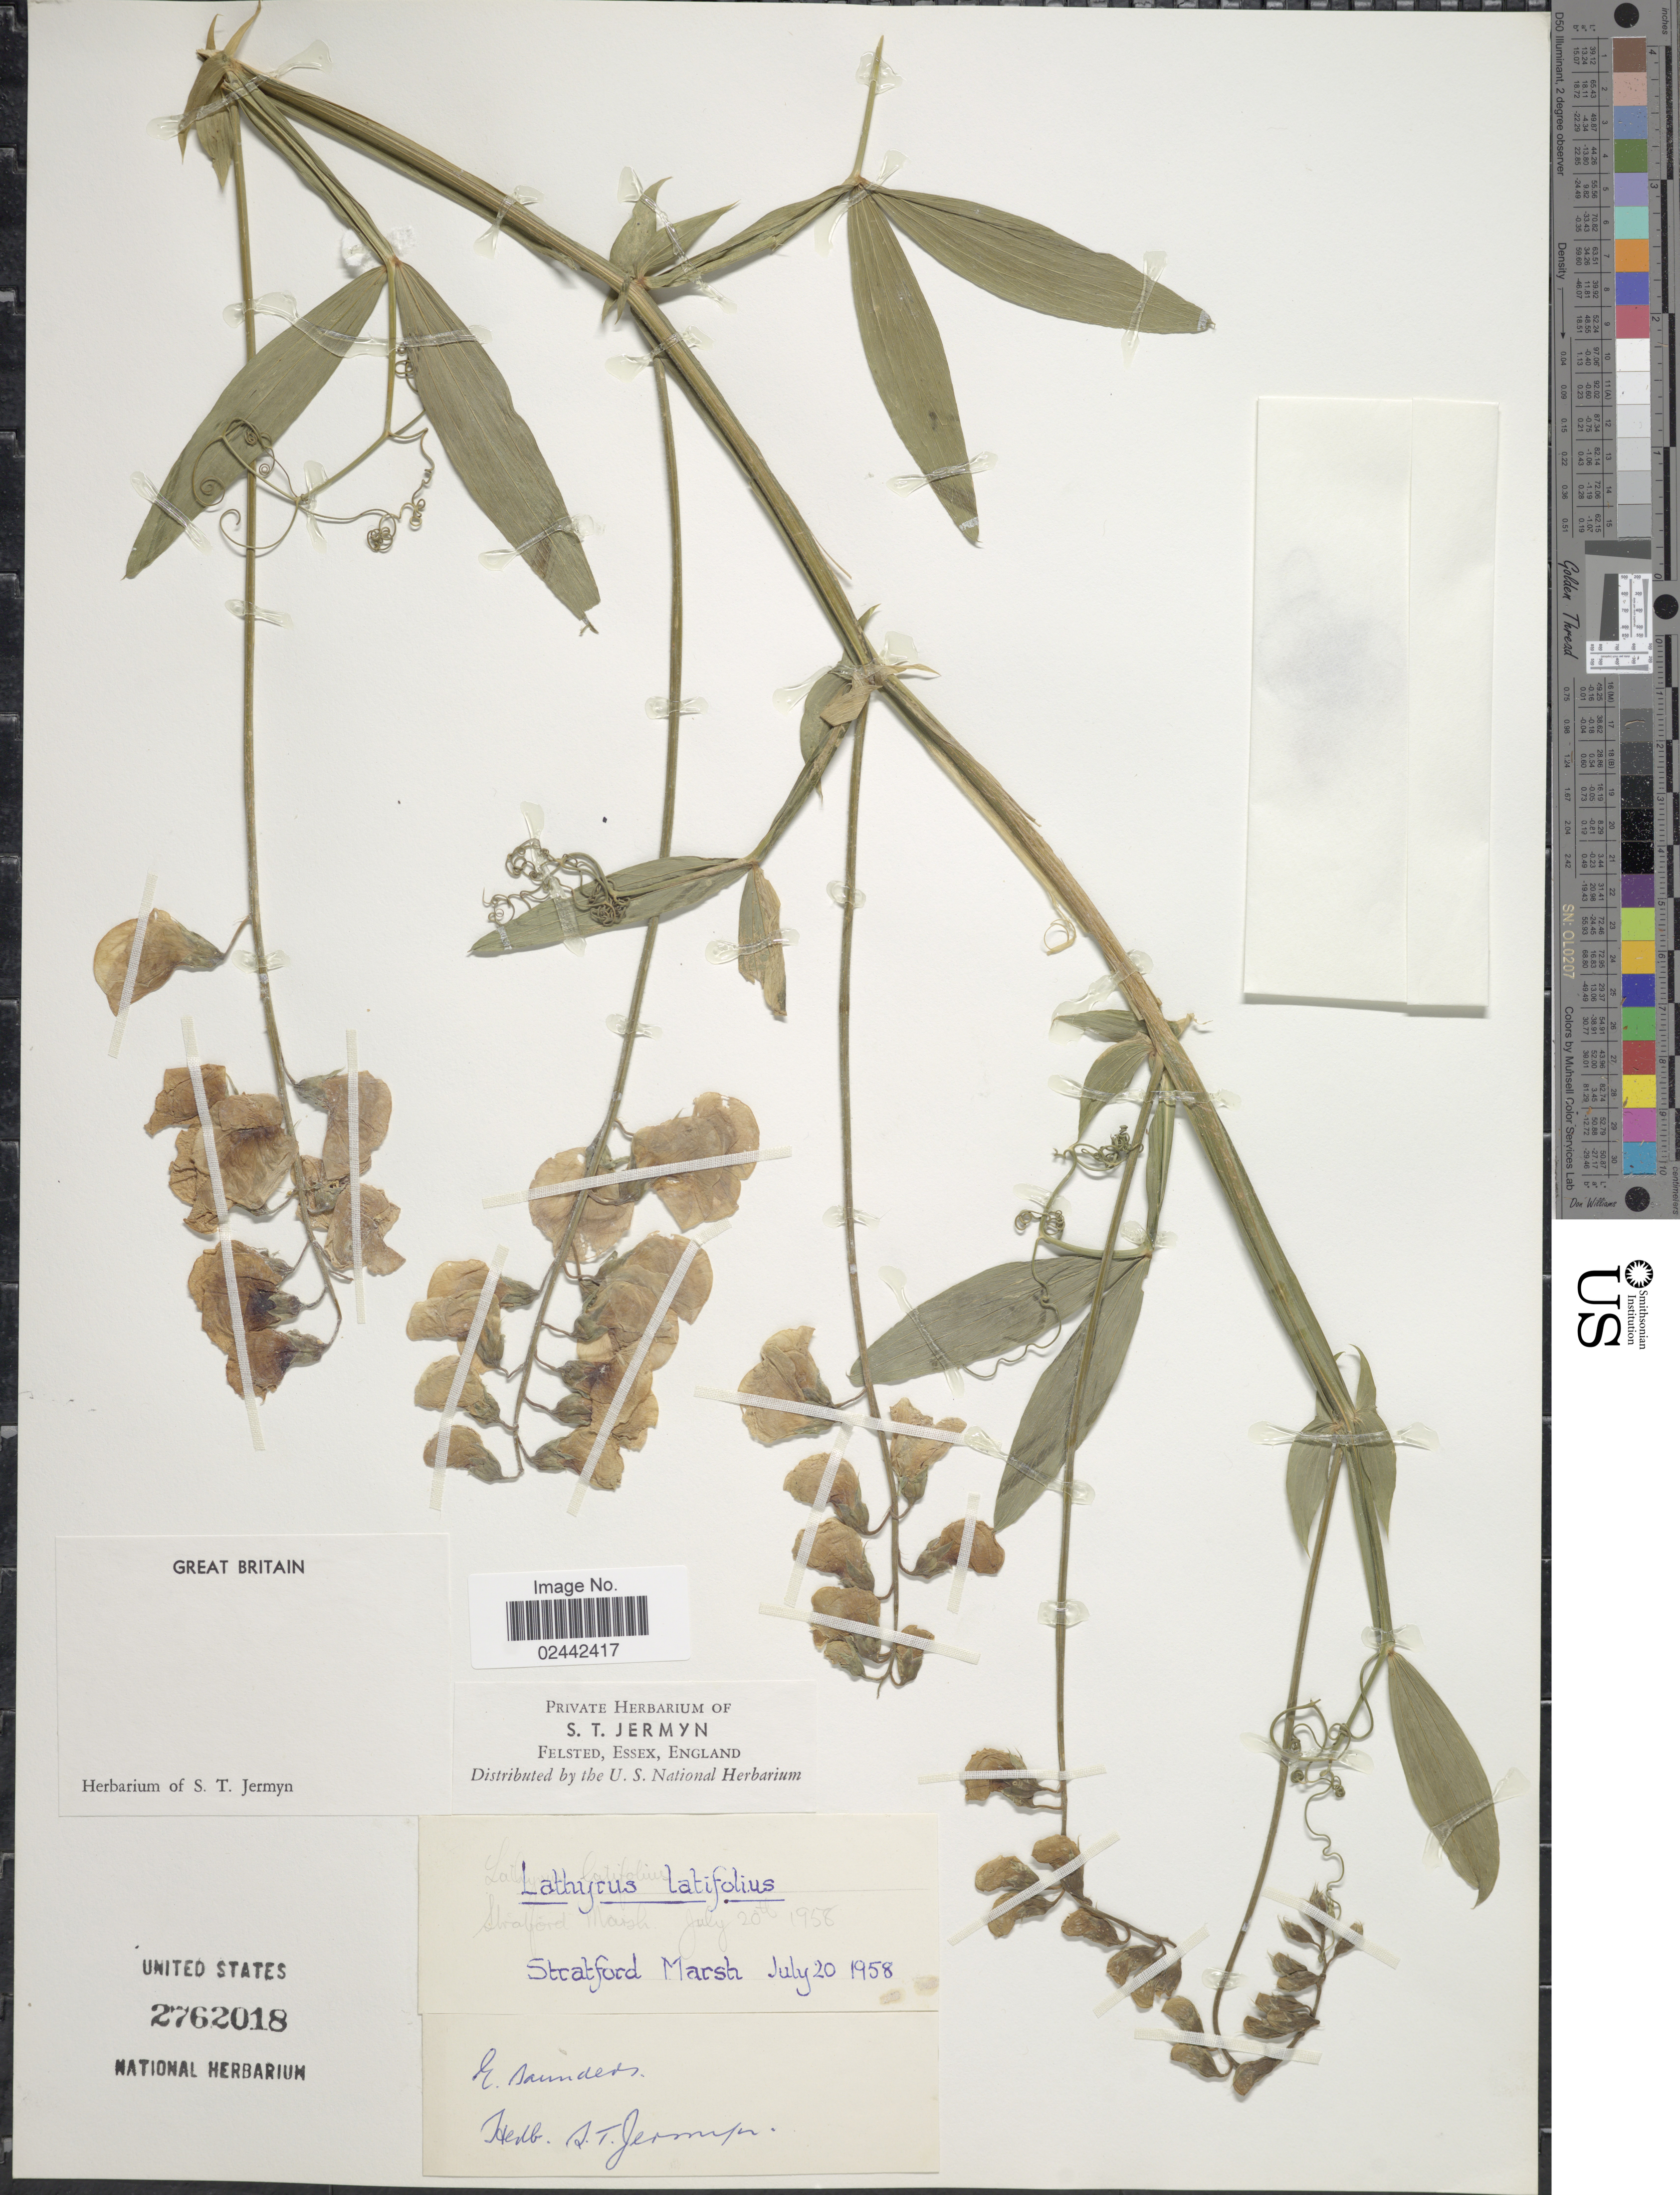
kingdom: Plantae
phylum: Tracheophyta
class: Magnoliopsida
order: Fabales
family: Fabaceae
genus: Lathyrus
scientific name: Lathyrus latifolius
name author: L.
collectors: E. Saunders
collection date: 1958-07-20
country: United Kingdom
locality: Great Britain, Stratford Marsh.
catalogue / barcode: US 2762018